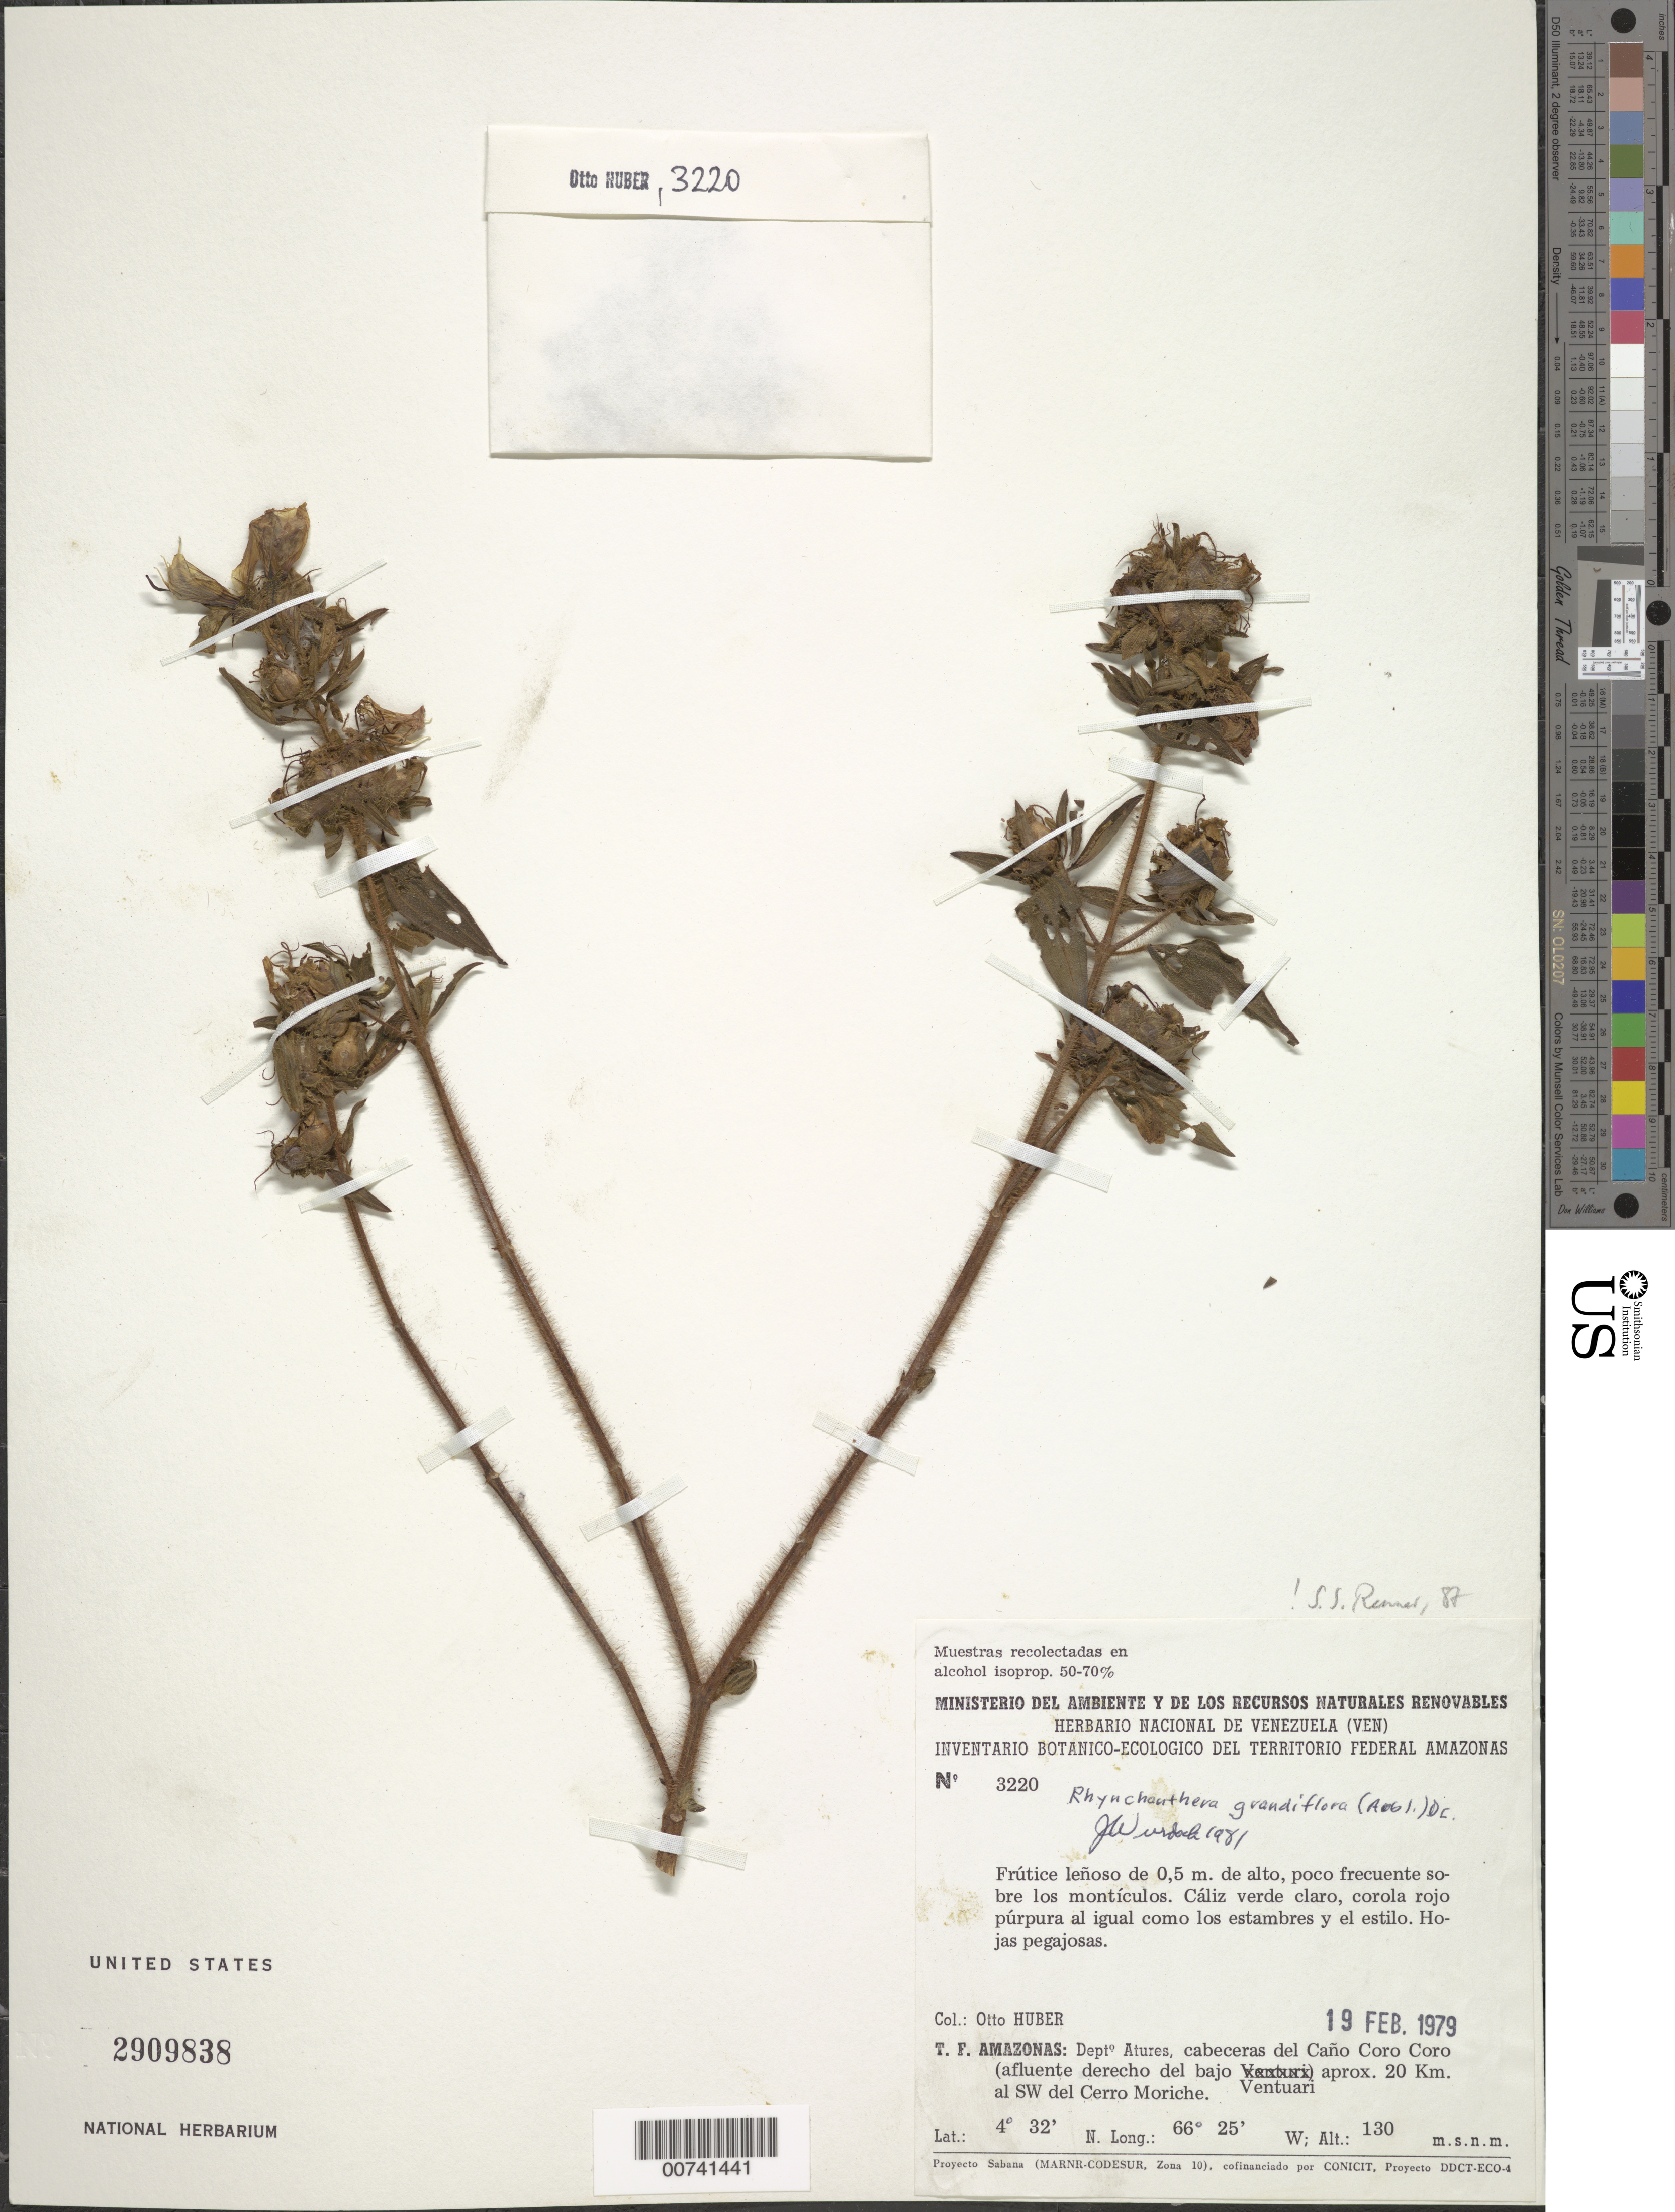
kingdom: Plantae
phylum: Tracheophyta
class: Magnoliopsida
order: Myrtales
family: Melastomataceae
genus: Rhynchanthera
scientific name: Rhynchanthera grandiflora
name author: (Aubl.) DC.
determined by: Renner, S. S.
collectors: O. Huber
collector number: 3220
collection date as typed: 19-Feb-79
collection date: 1979-02-19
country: Venezuela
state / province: Amazonas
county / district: Atures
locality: Caño Coro Coro, aprox 20 km SW del Cerro Moriche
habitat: Small hills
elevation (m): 130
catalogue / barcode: US 2909838